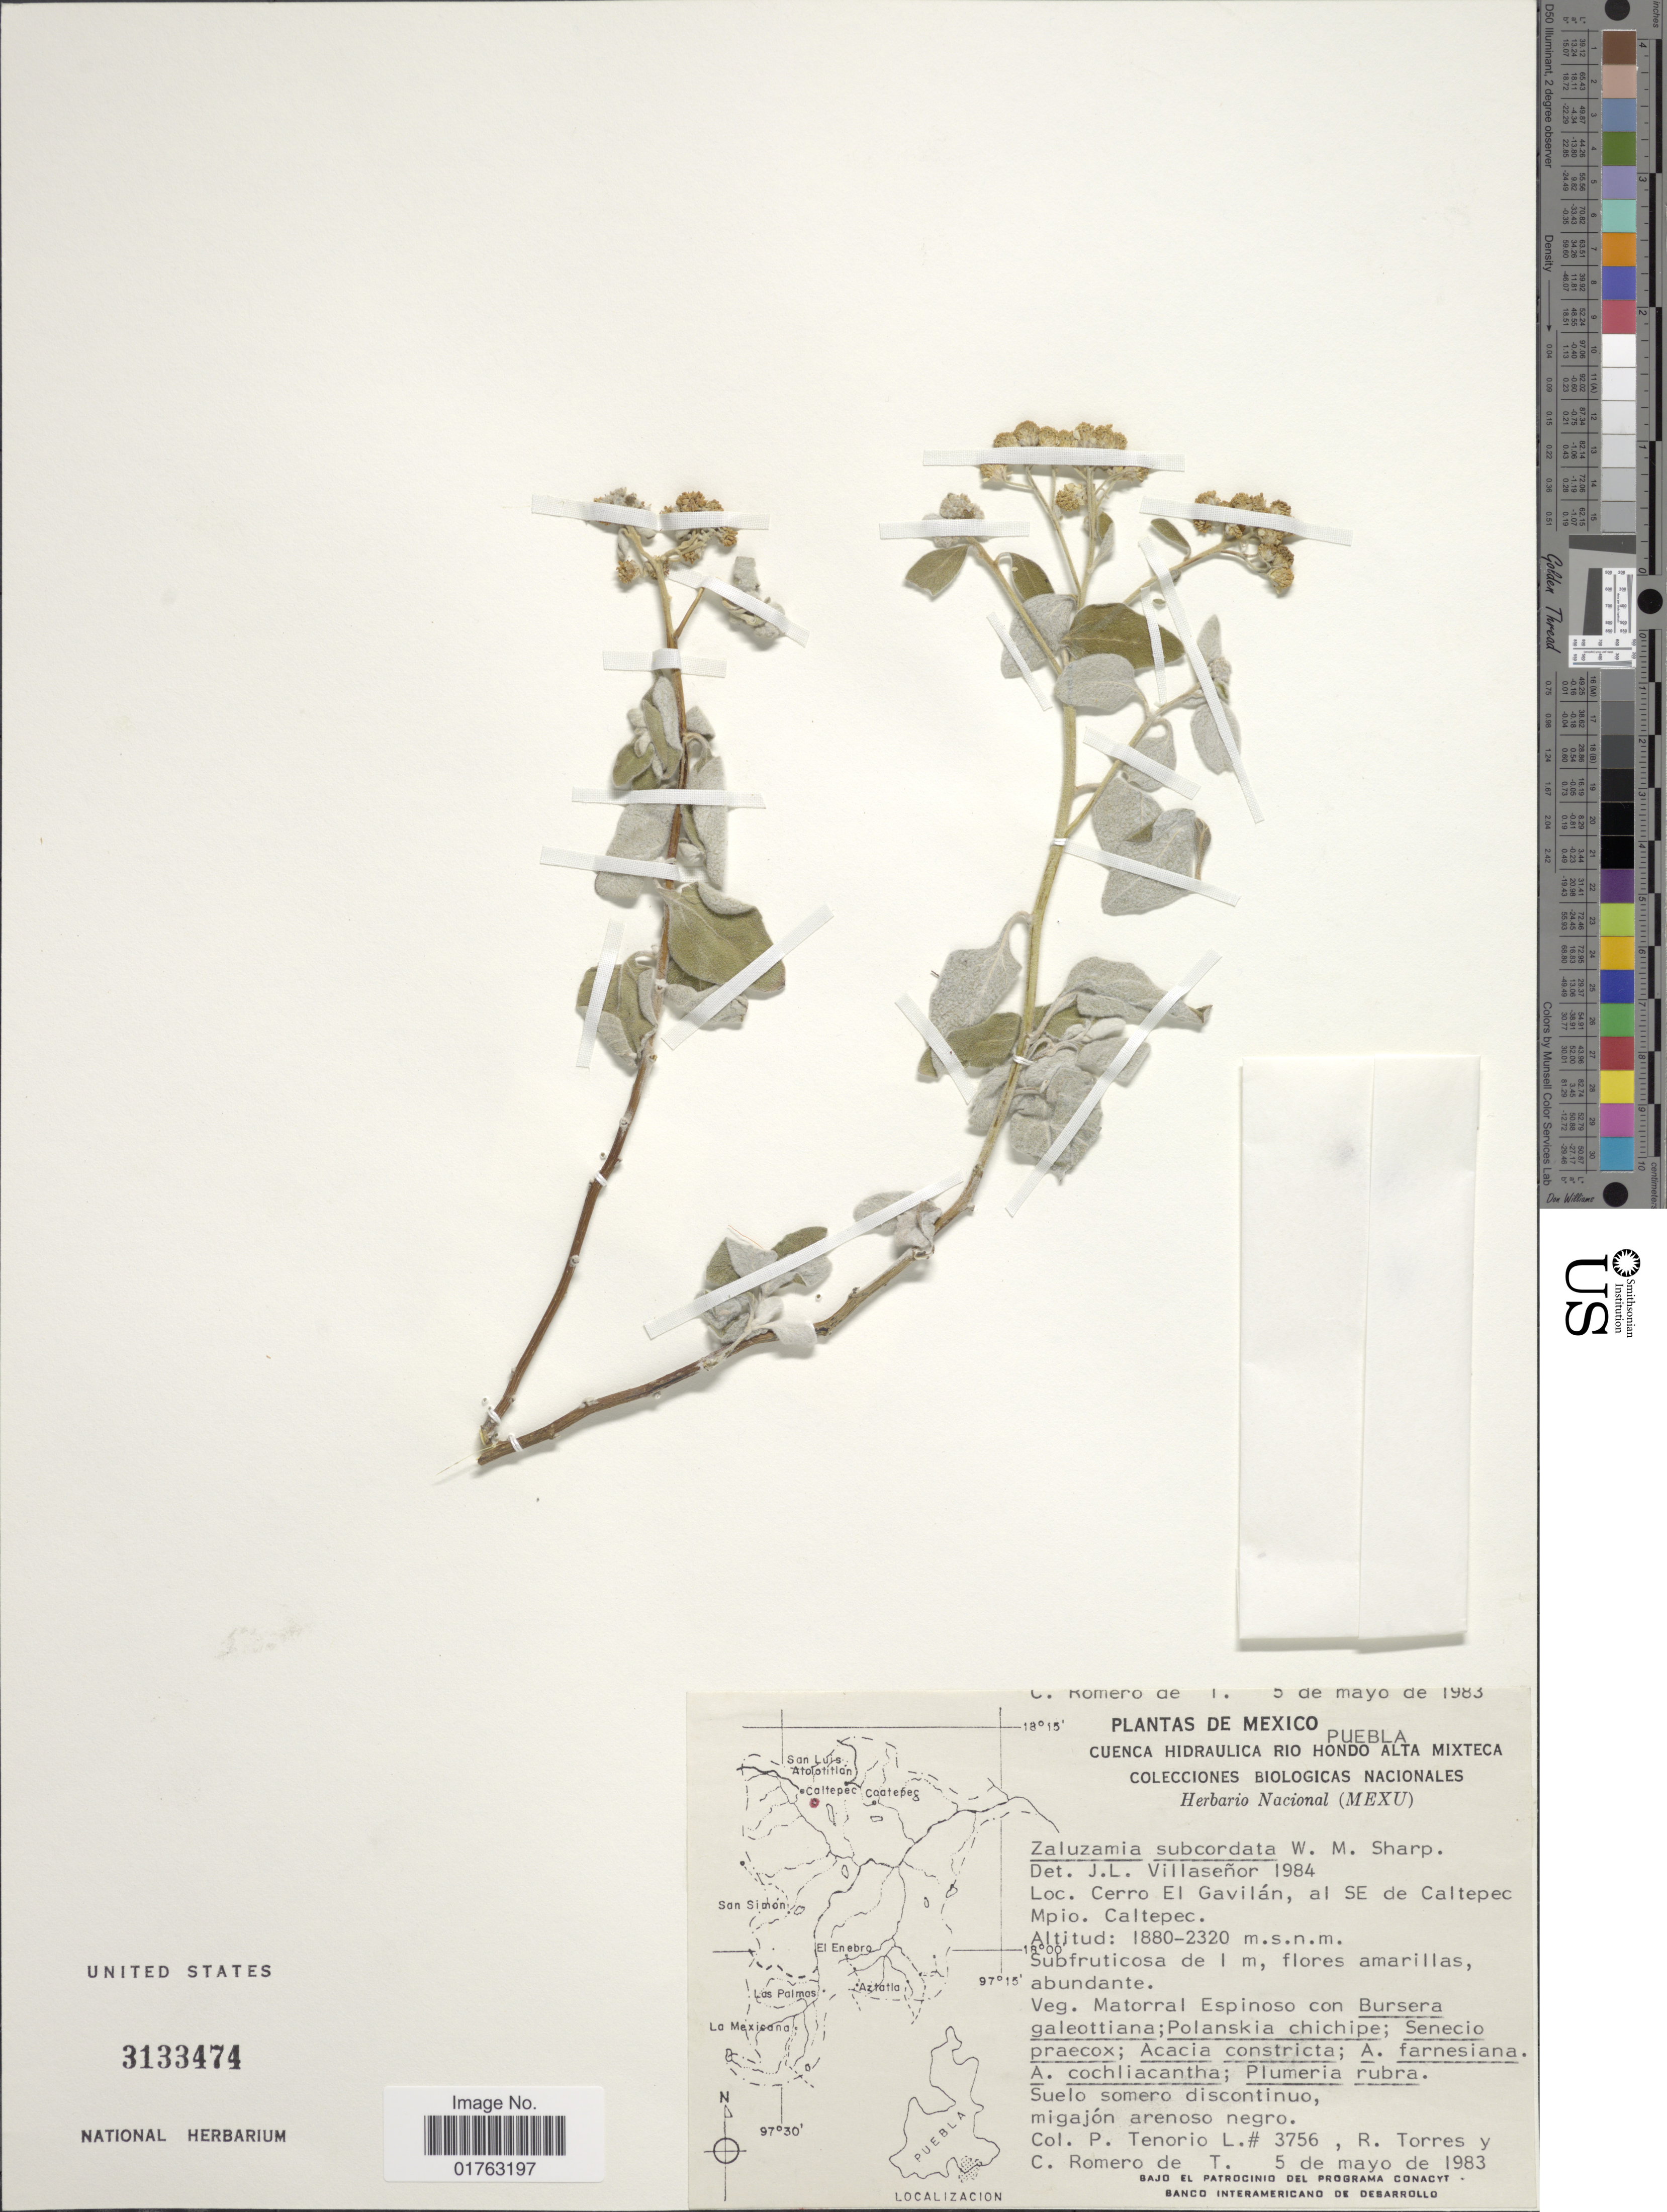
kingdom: Plantae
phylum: Tracheophyta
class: Magnoliopsida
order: Asterales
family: Asteraceae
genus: Zaluzania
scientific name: Zaluzania subcordata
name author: W.M. Sharp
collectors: P. Tenorio L., R. Torres & C. Romero de T.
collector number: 3756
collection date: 1983-05-05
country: Mexico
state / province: Puebla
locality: Cuenca Hidraulica rio Hondo Alta Mixteca. Cerro El Gavilan, al SE de Caltepec Mpio. Caltepec.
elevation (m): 1880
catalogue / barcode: US 3133474